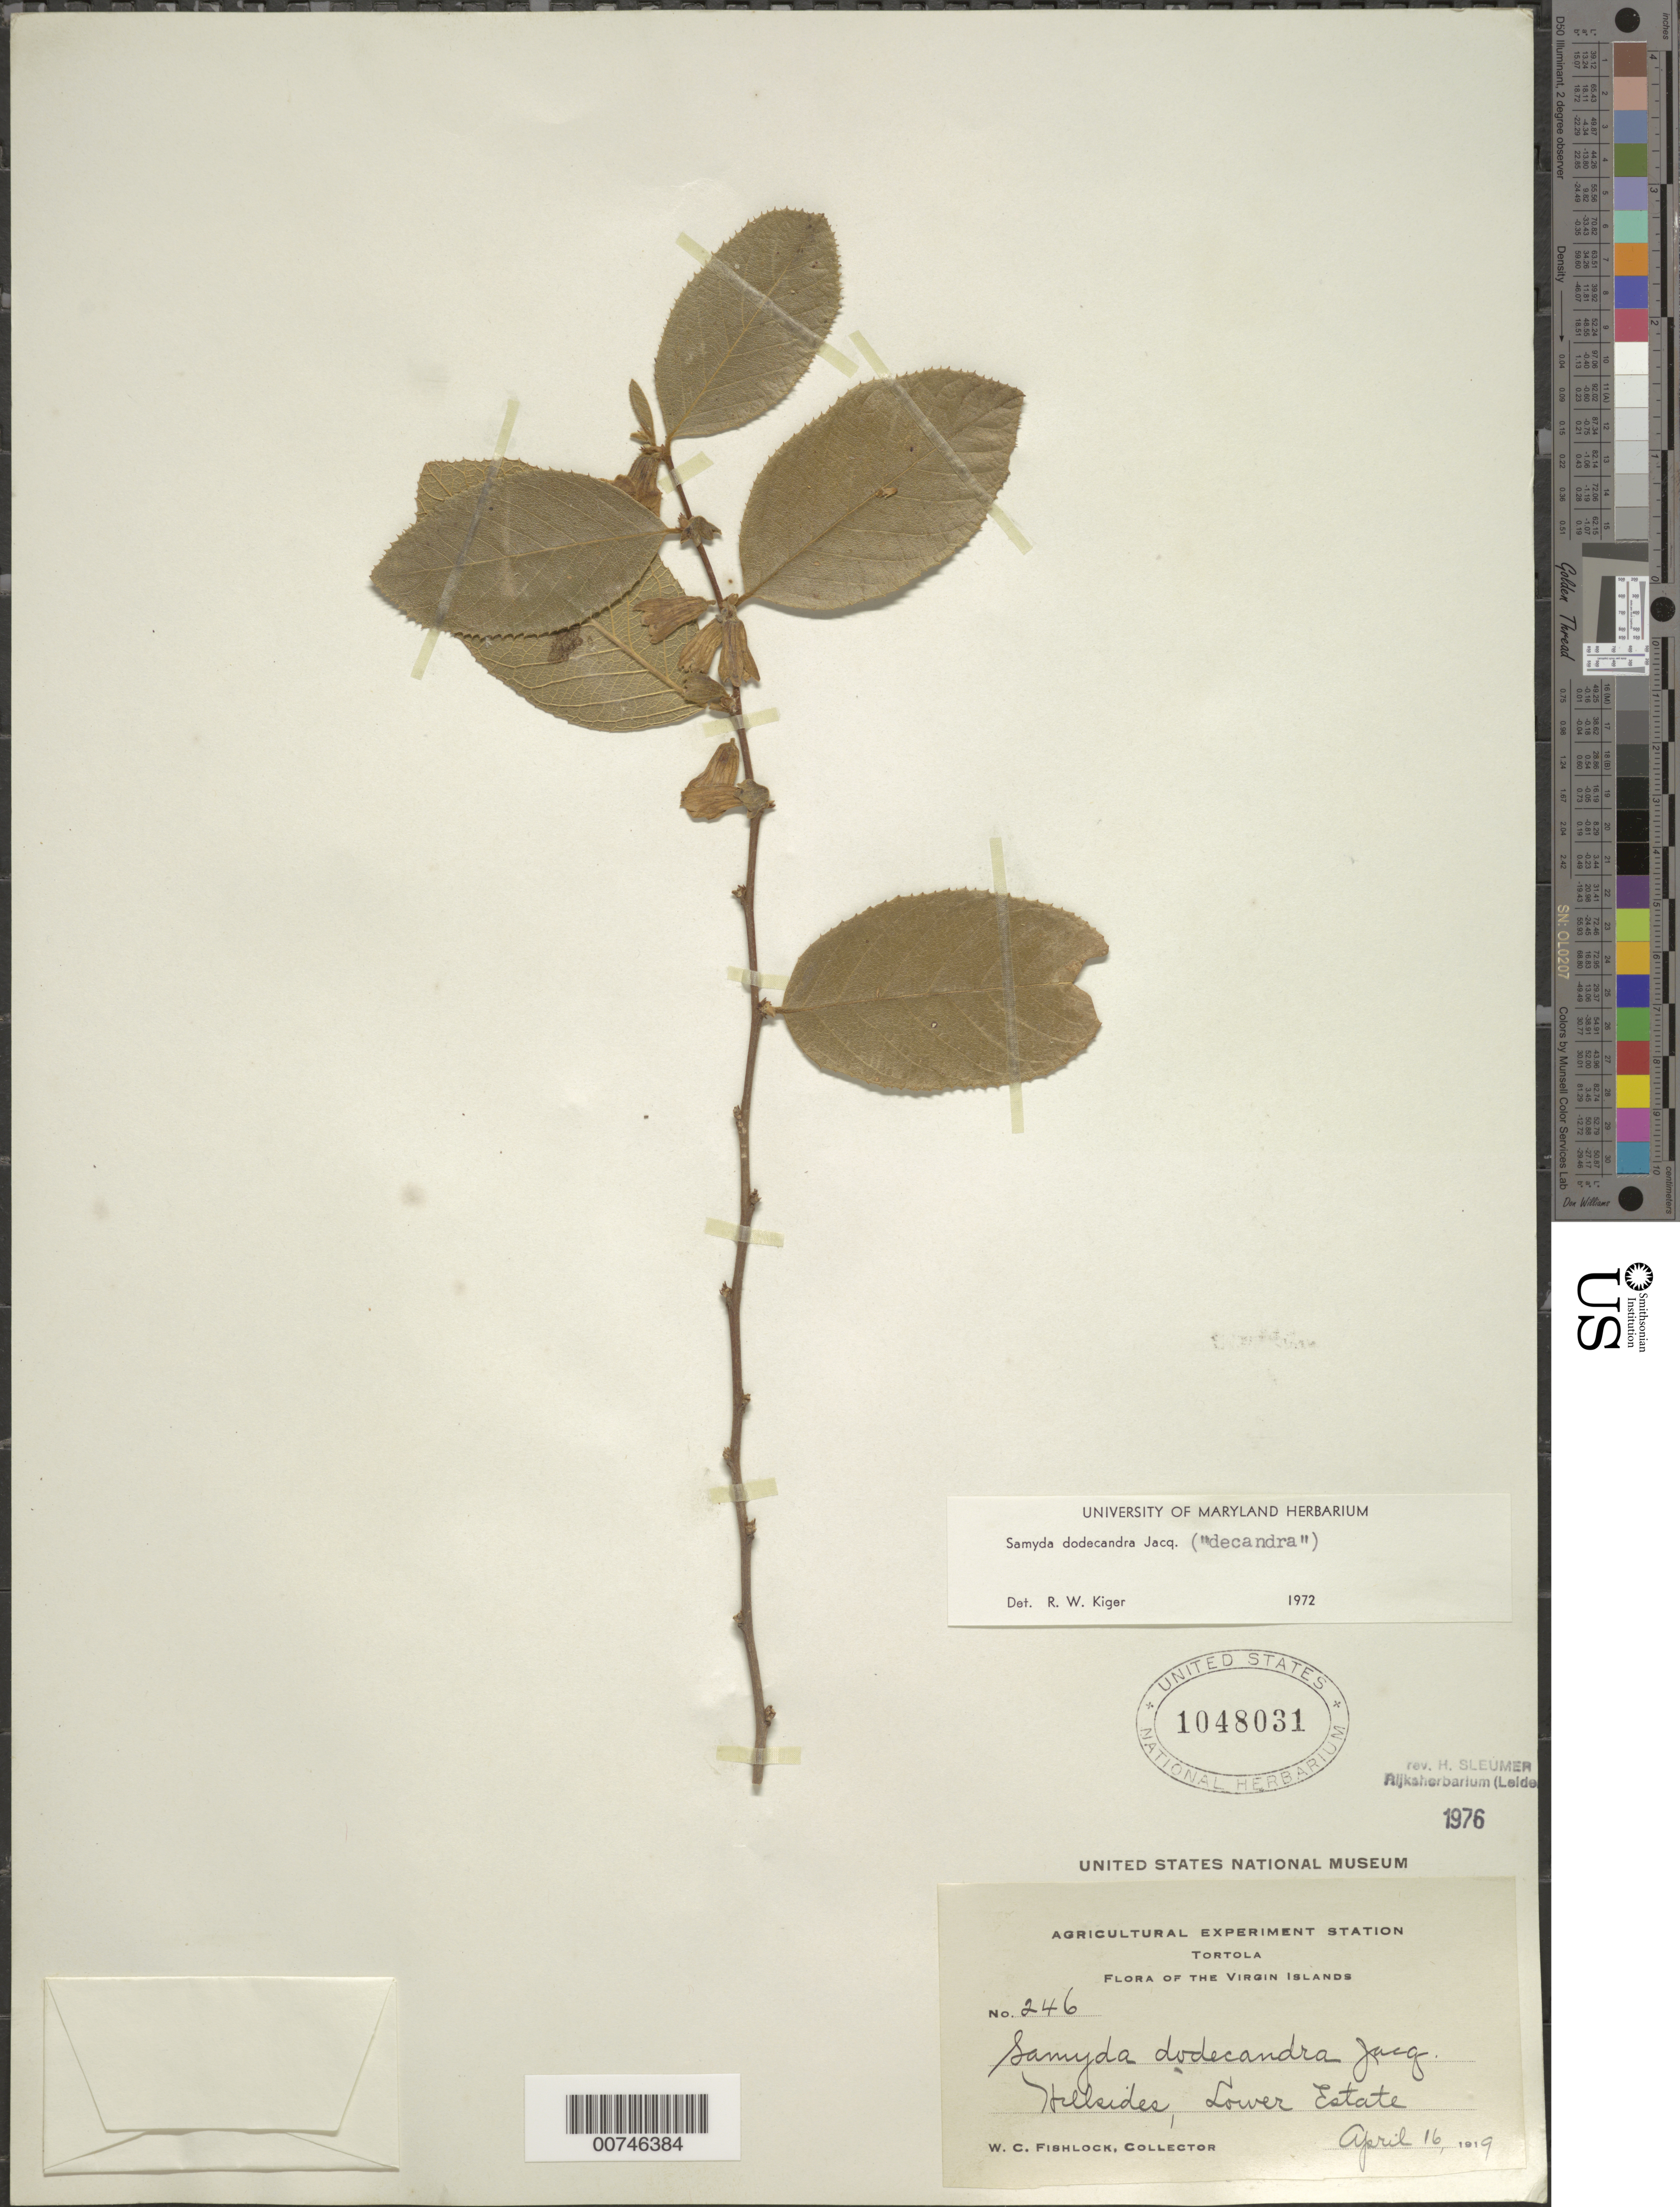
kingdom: Plantae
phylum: Tracheophyta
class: Magnoliopsida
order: Malpighiales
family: Salicaceae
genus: Casearia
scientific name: Casearia dodecandra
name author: (Jacq.) T. Samar. & M.H. Alford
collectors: W. Fishlock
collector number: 246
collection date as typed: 16 Apr 1919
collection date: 1919-04-16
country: British Virgin Islands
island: Tortola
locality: Lower Estate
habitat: Hillside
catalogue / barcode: US 1048031